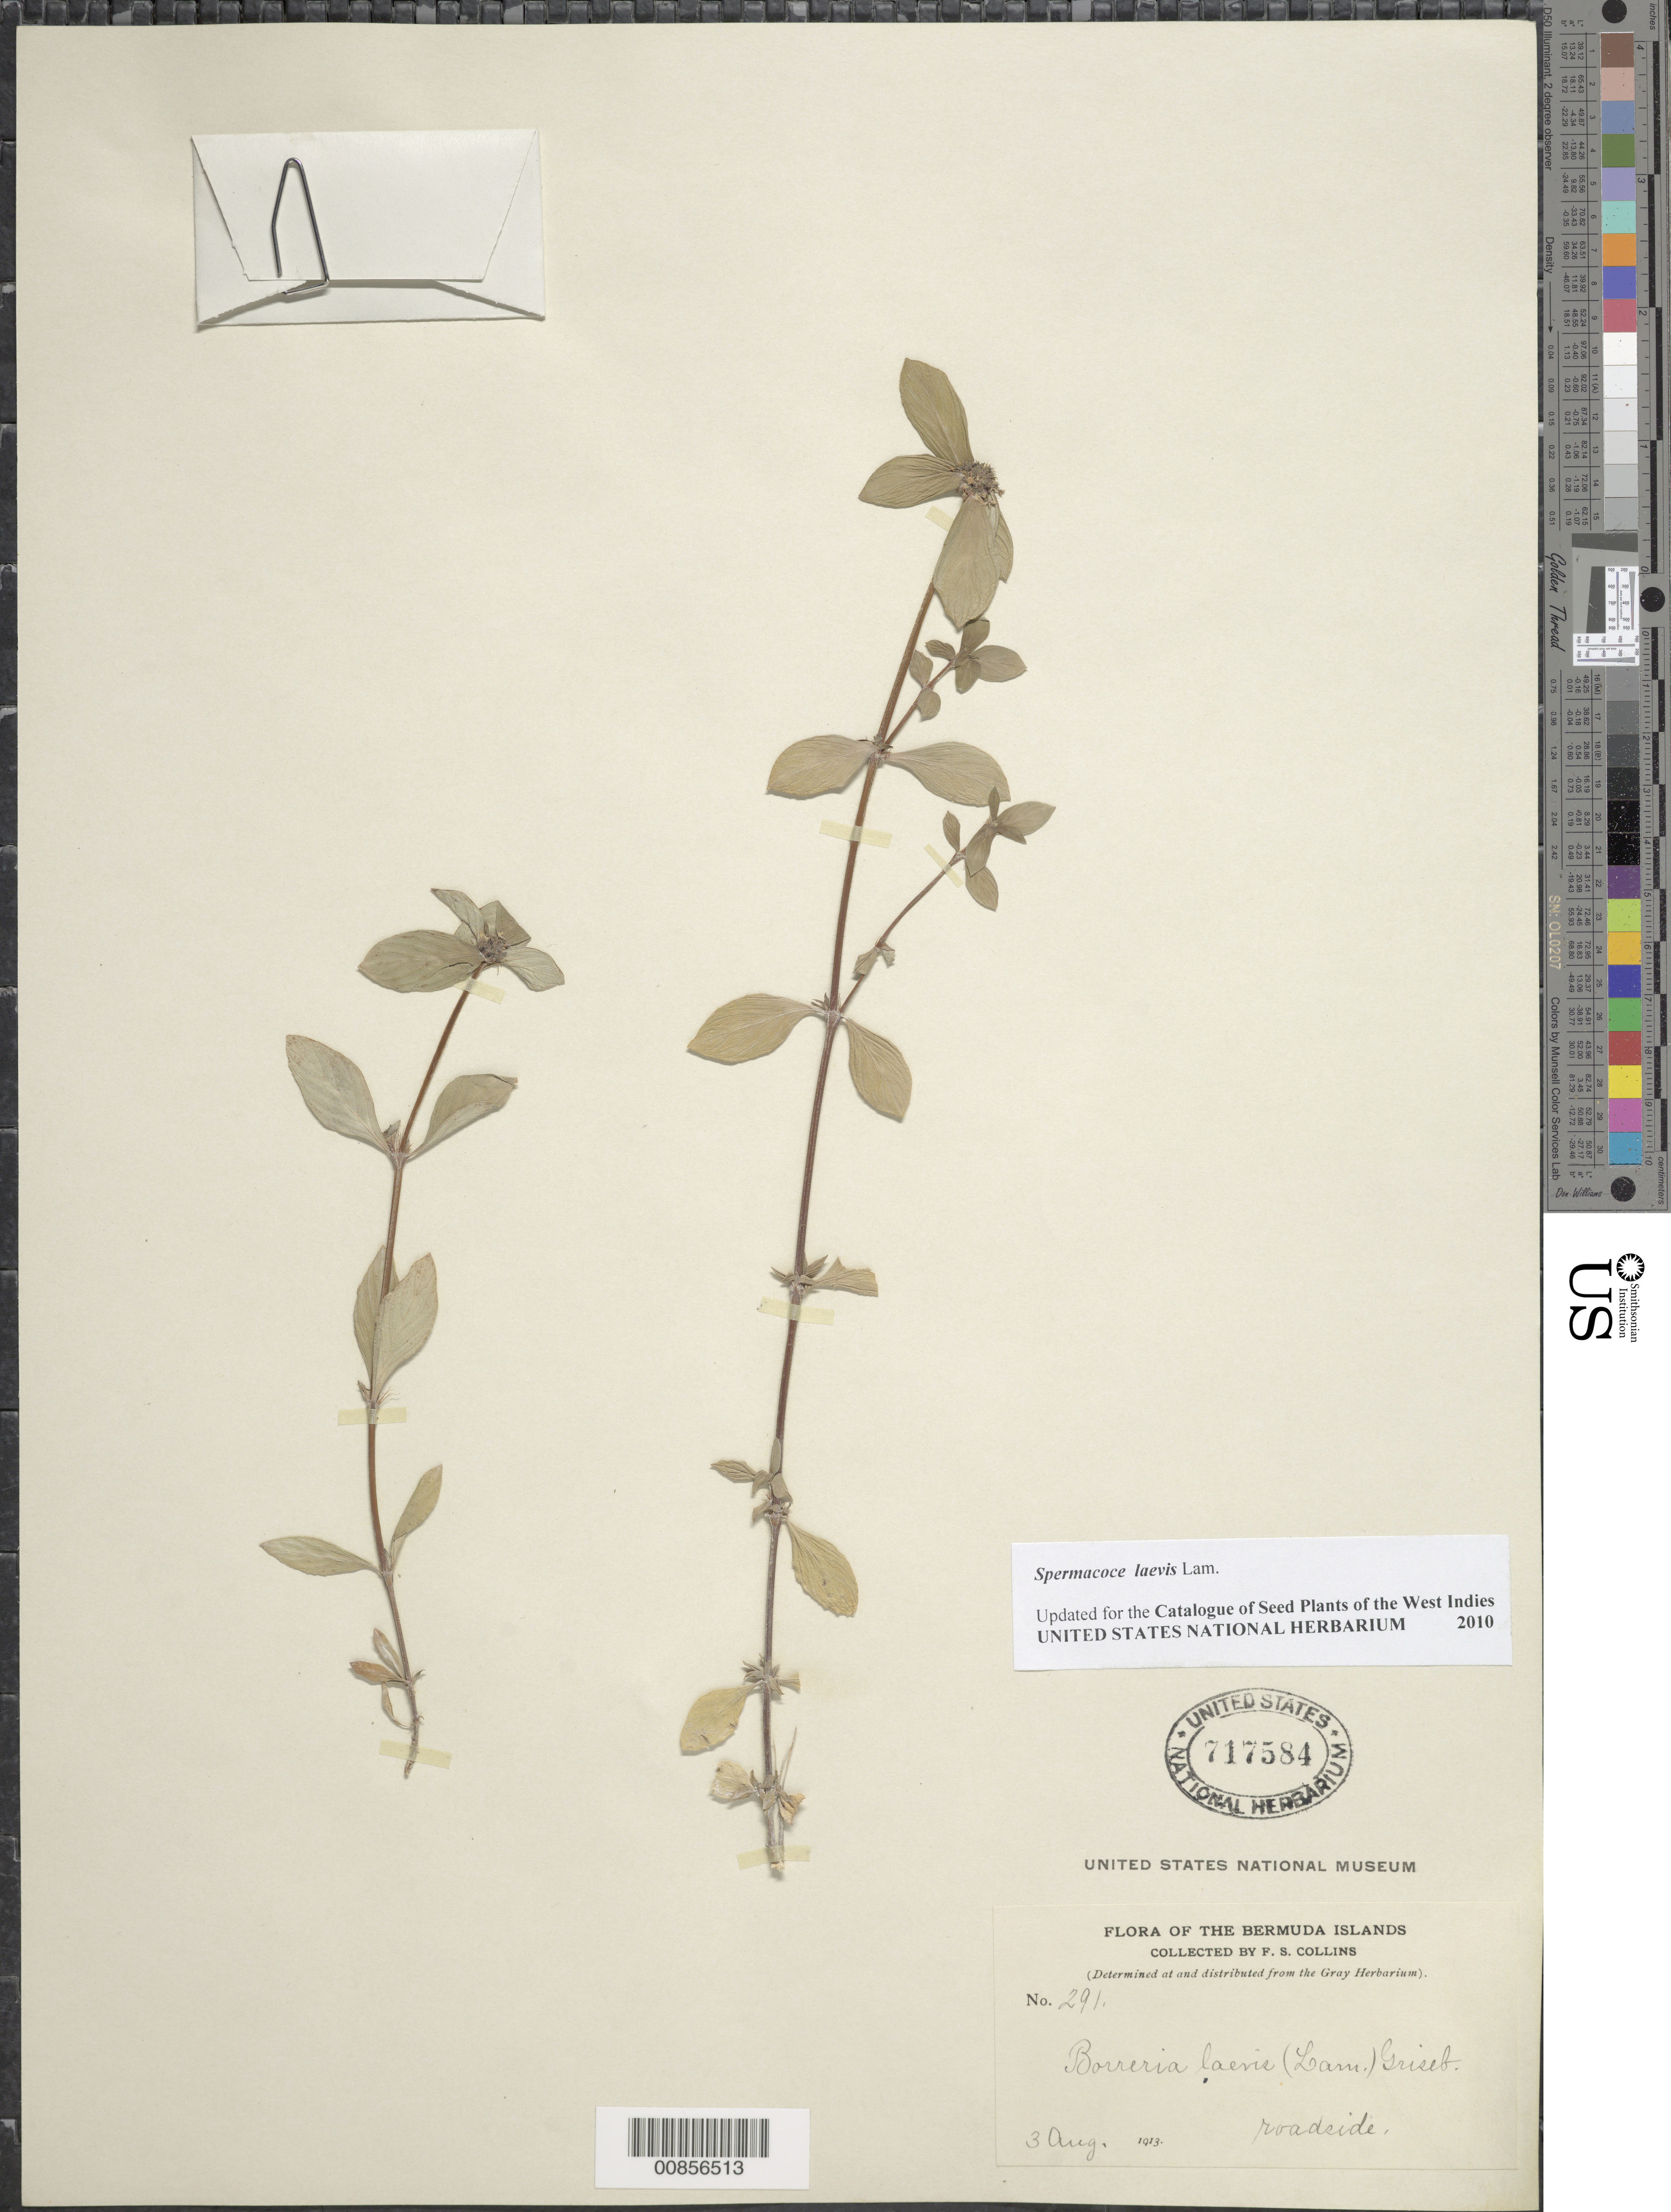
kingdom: Plantae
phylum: Tracheophyta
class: Magnoliopsida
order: Gentianales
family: Rubiaceae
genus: Spermacoce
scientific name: Spermacoce laevis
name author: Lam.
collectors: F. Collins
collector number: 291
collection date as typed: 03 Aug 1913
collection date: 1913-08-03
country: Bermuda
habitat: Roadside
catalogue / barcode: US 717584